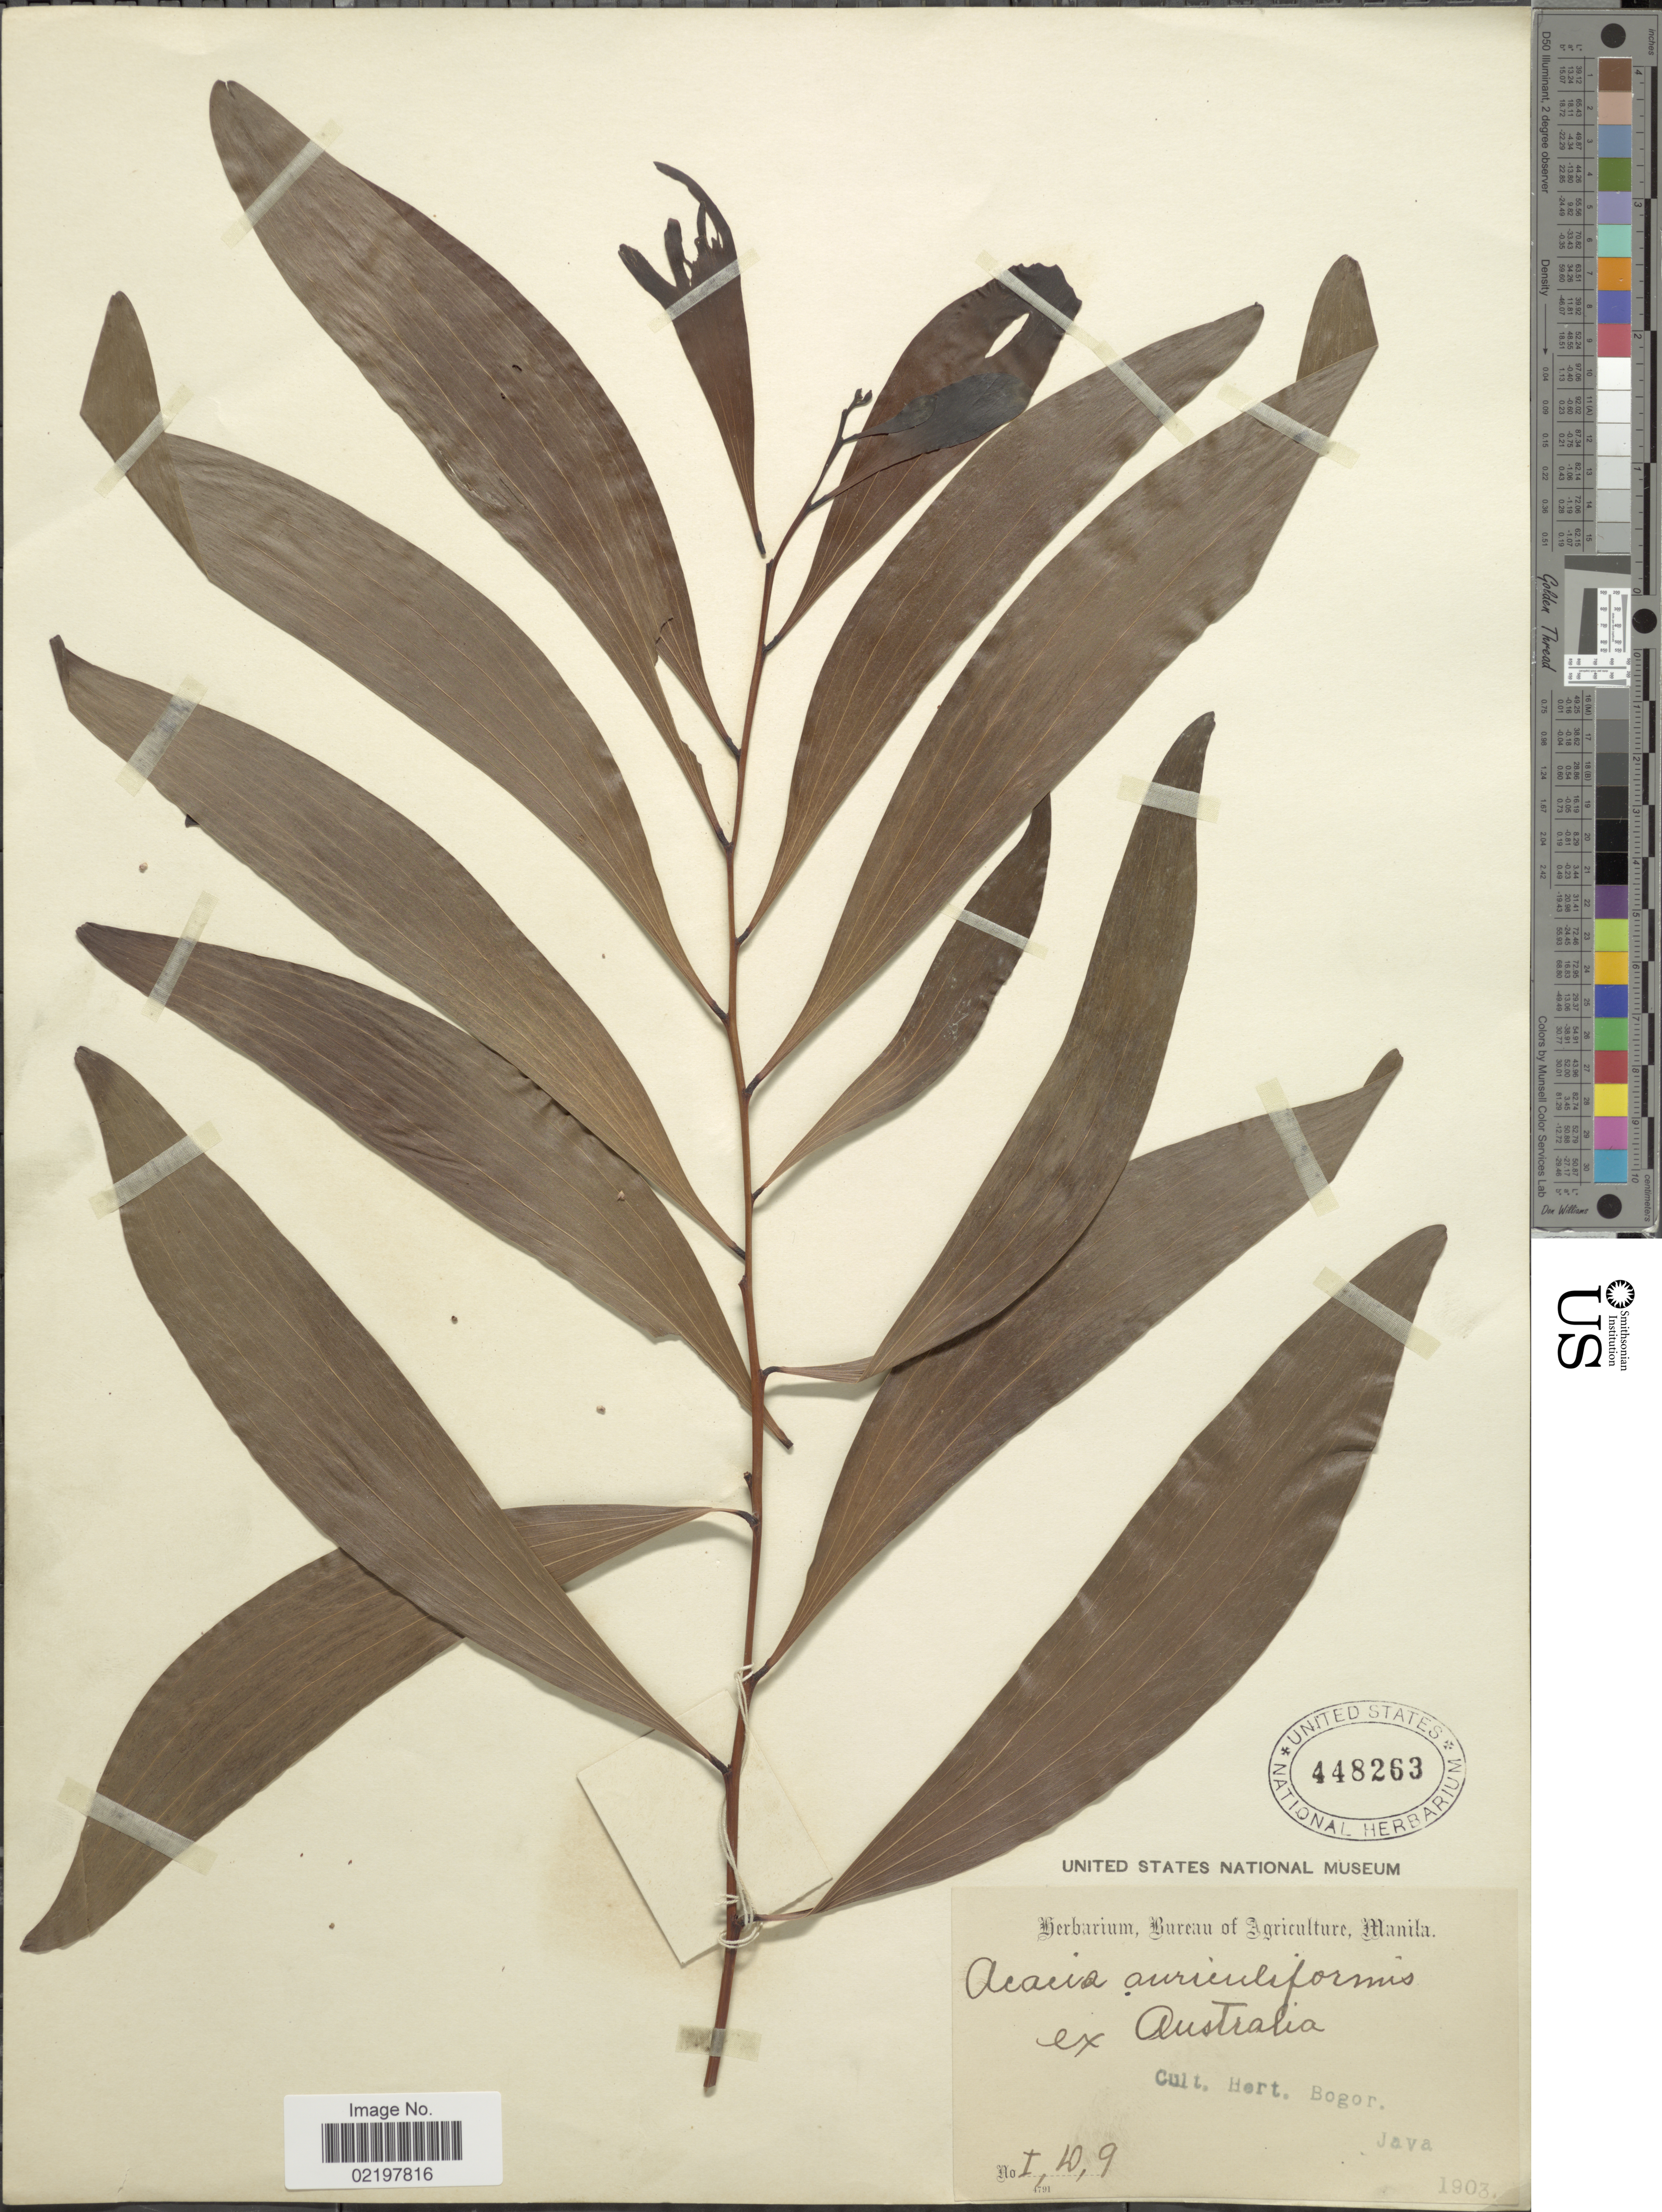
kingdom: Plantae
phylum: Tracheophyta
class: Magnoliopsida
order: Fabales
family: Fabaceae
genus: Acacia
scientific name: Acacia auriculiformis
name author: A. Cunn. ex Benth.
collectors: ex Herb. Bur. Agric. Manila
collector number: I, 10, 9*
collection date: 1903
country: Indonesia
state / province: Java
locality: Cult. Hort. Bogor, Java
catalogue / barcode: US 448263